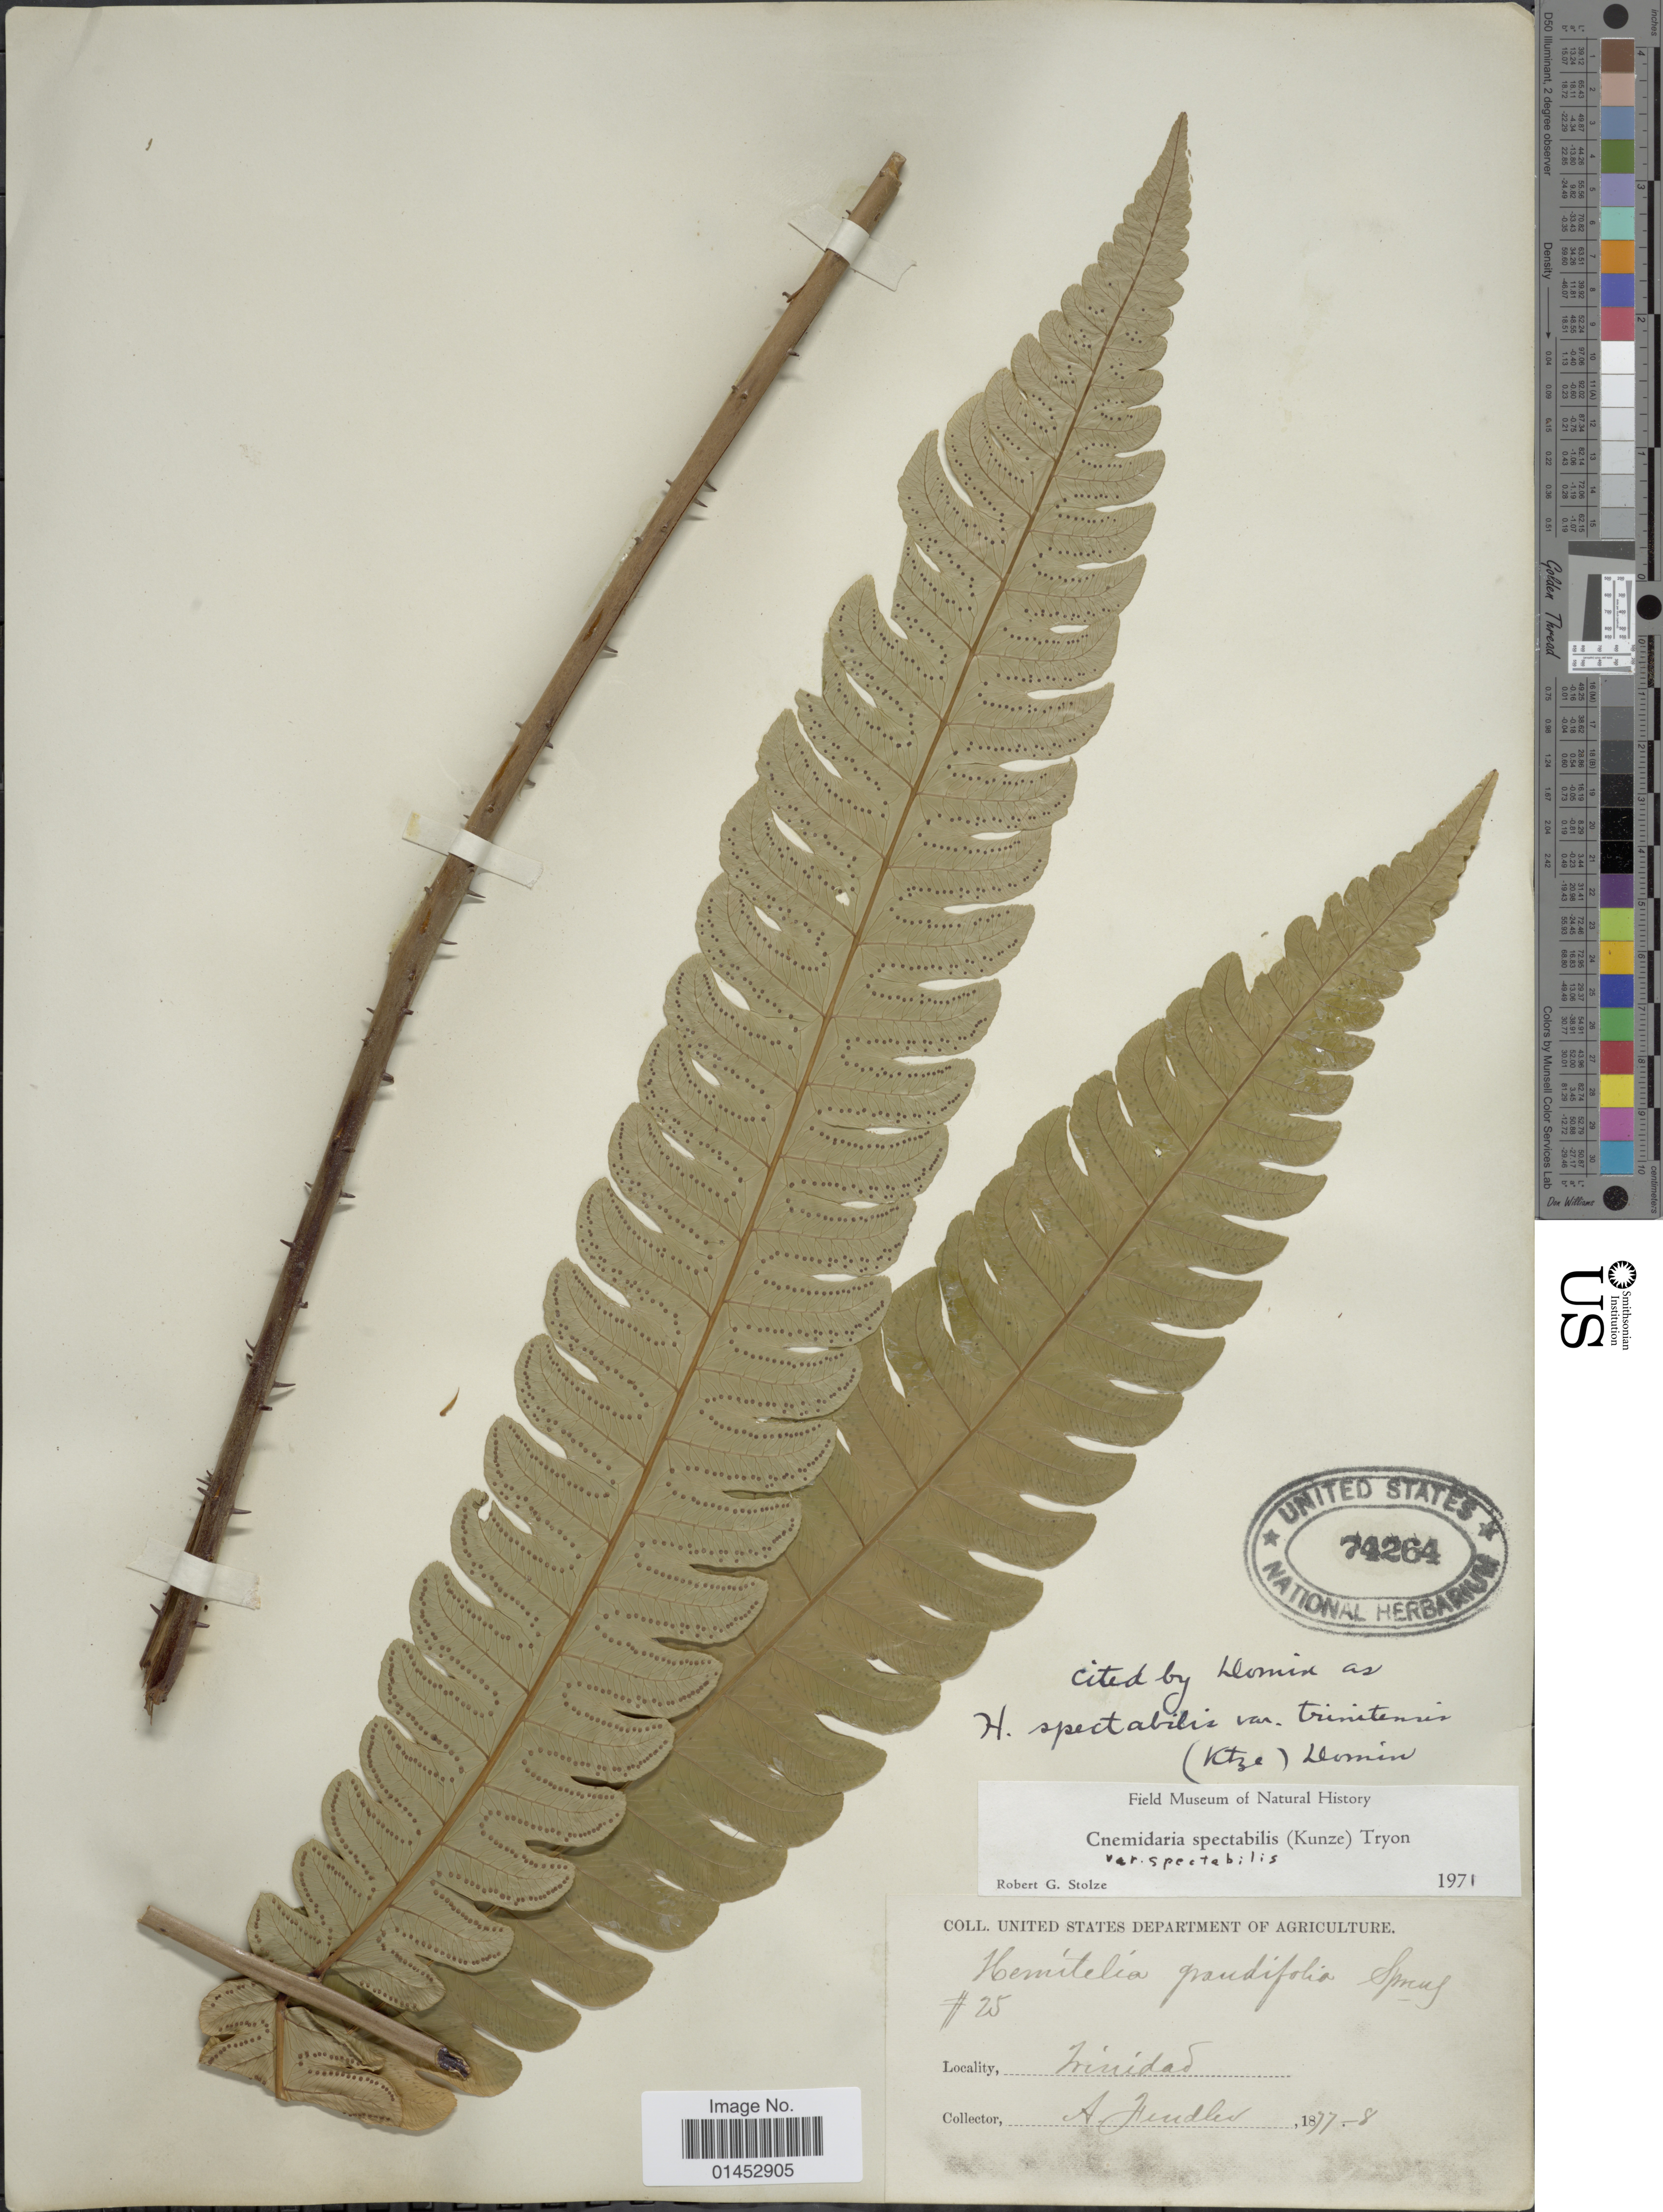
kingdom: Plantae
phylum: Tracheophyta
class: Polypodiopsida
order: Cyatheales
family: Cyatheaceae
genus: Cyathea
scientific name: Cyathea spectabilis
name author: (Kunze) Domin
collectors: A. Fendler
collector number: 25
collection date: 1877/1888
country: Trinidad and Tobago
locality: Trinidad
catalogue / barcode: US 74264